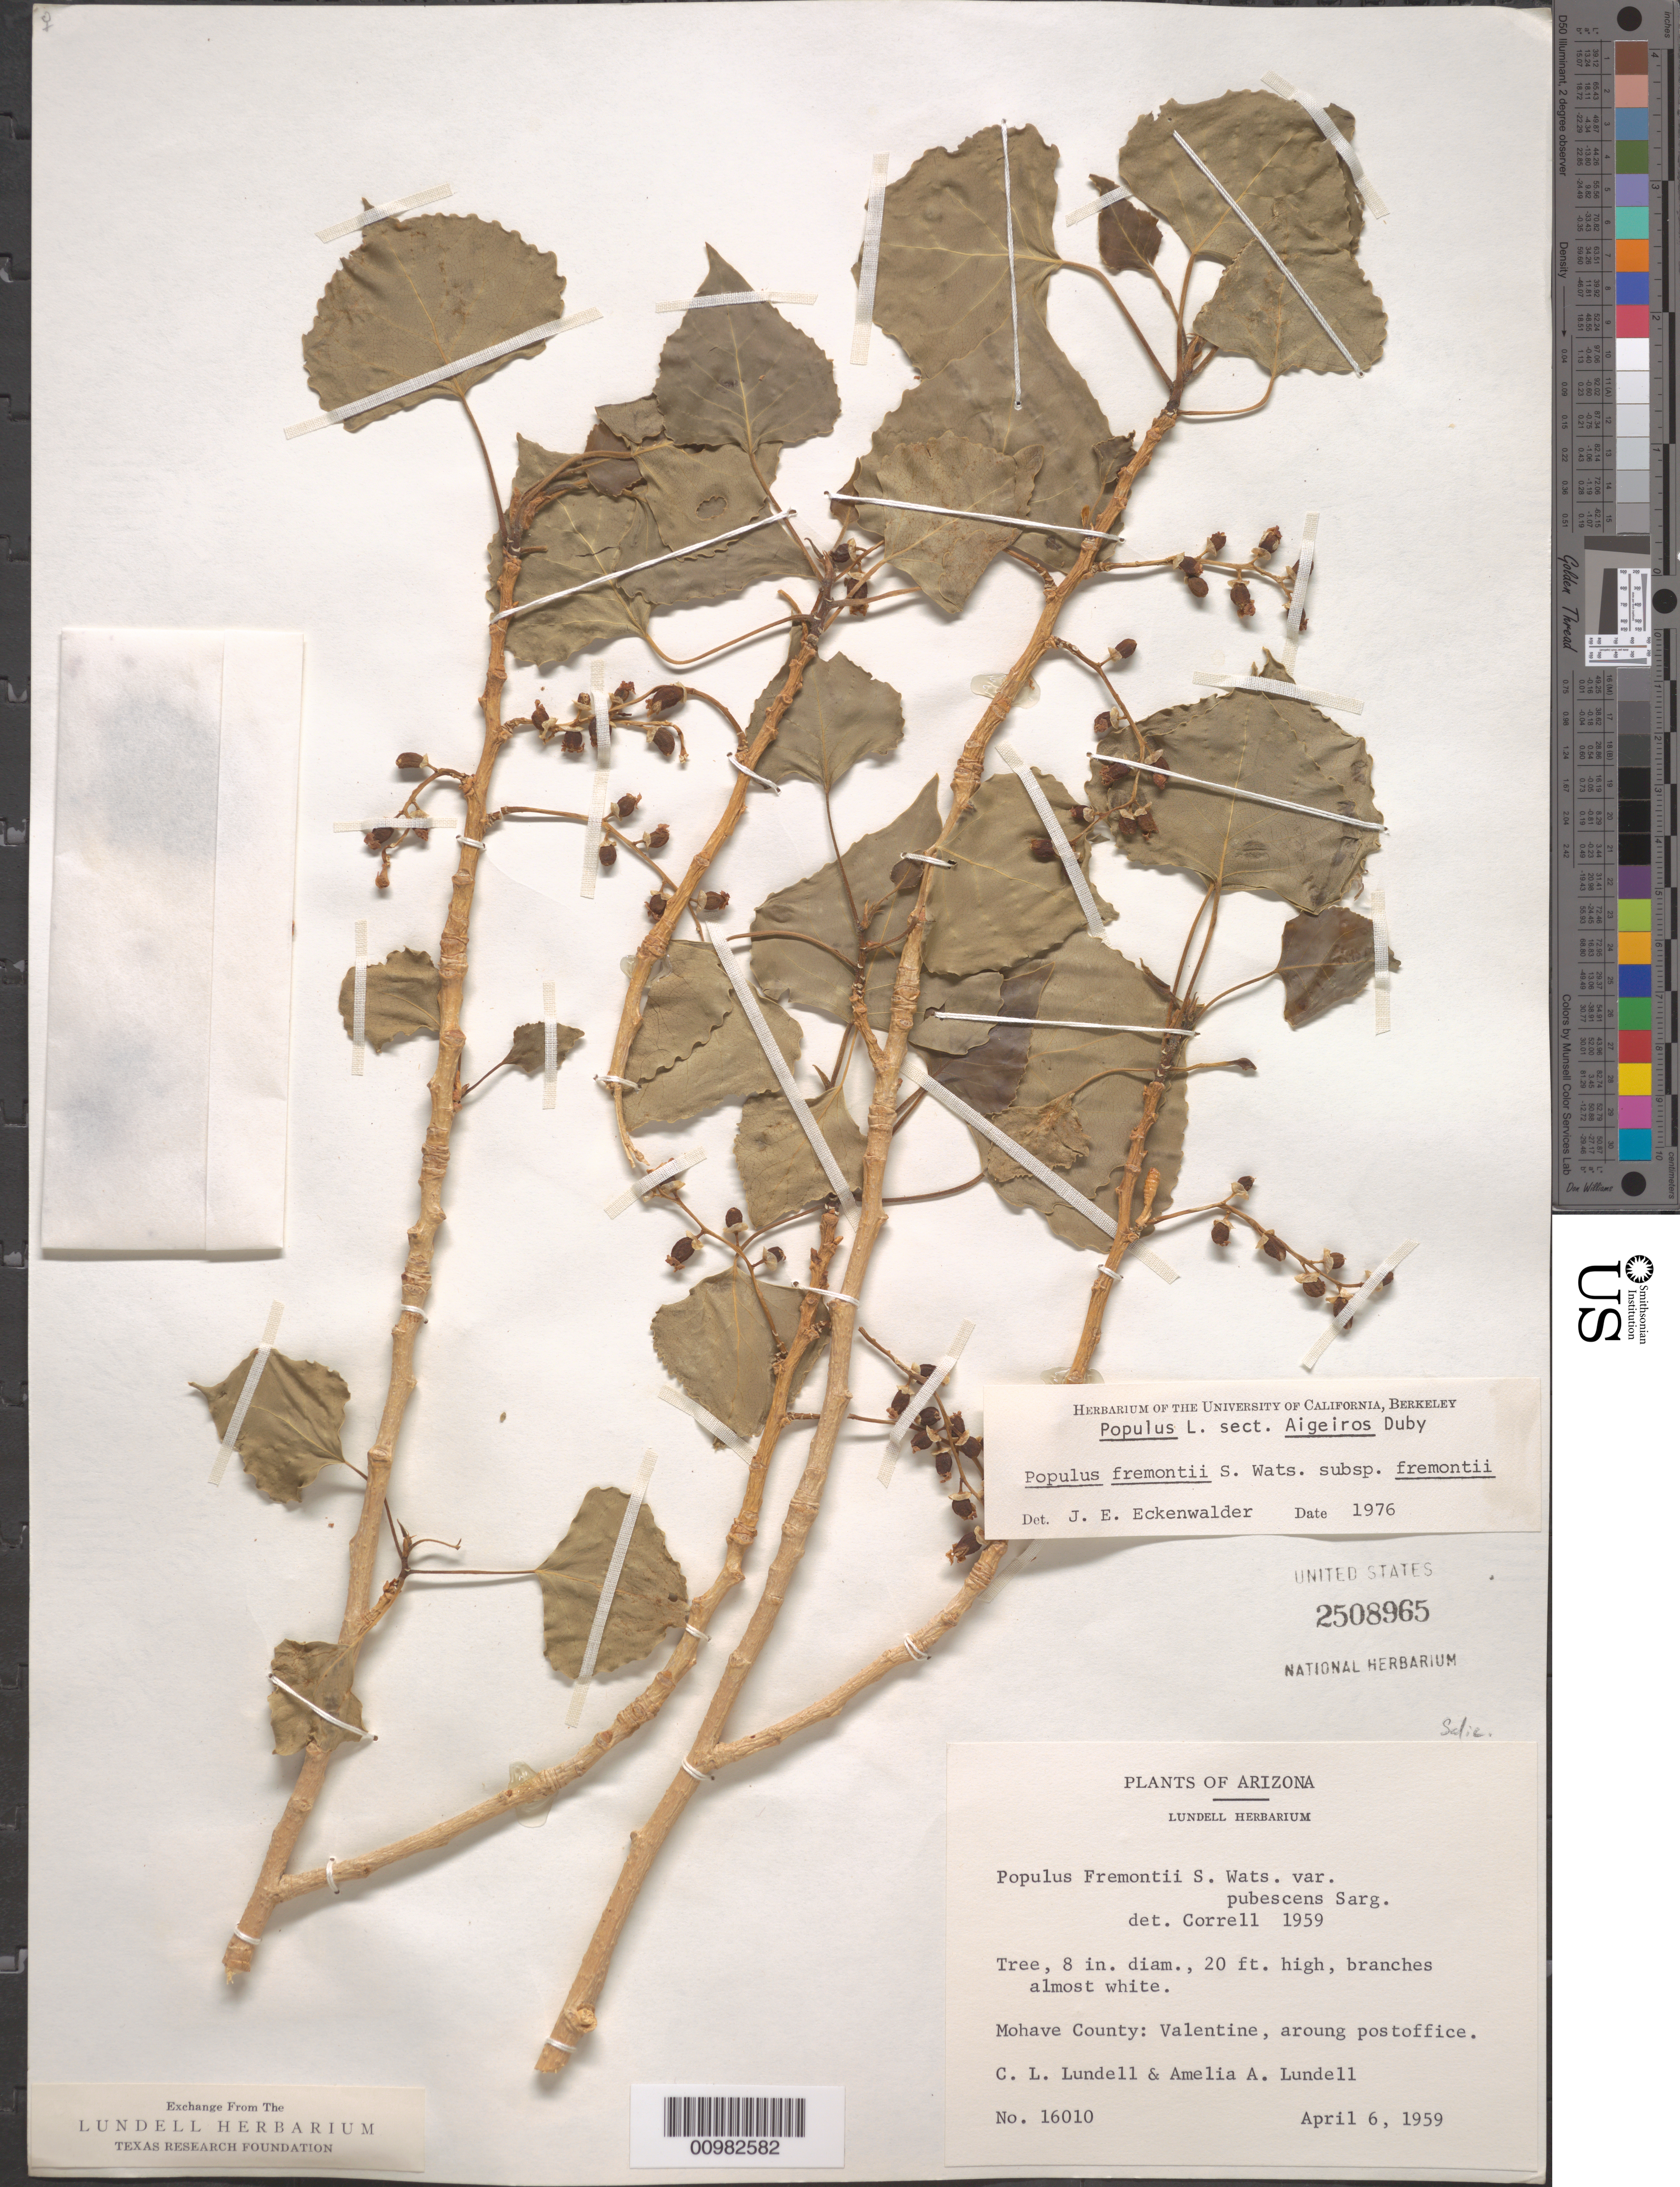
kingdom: Plantae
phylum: Tracheophyta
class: Magnoliopsida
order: Malpighiales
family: Salicaceae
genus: Populus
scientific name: Populus fremontii subsp. fremontii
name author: S. Watson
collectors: C. L. Lundell & A. A. Lundell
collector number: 16010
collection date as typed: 06 Apr 1959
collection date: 1959-04-06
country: United States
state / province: Arizona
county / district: Mohave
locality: Valentine, around post office.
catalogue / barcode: US 2508965